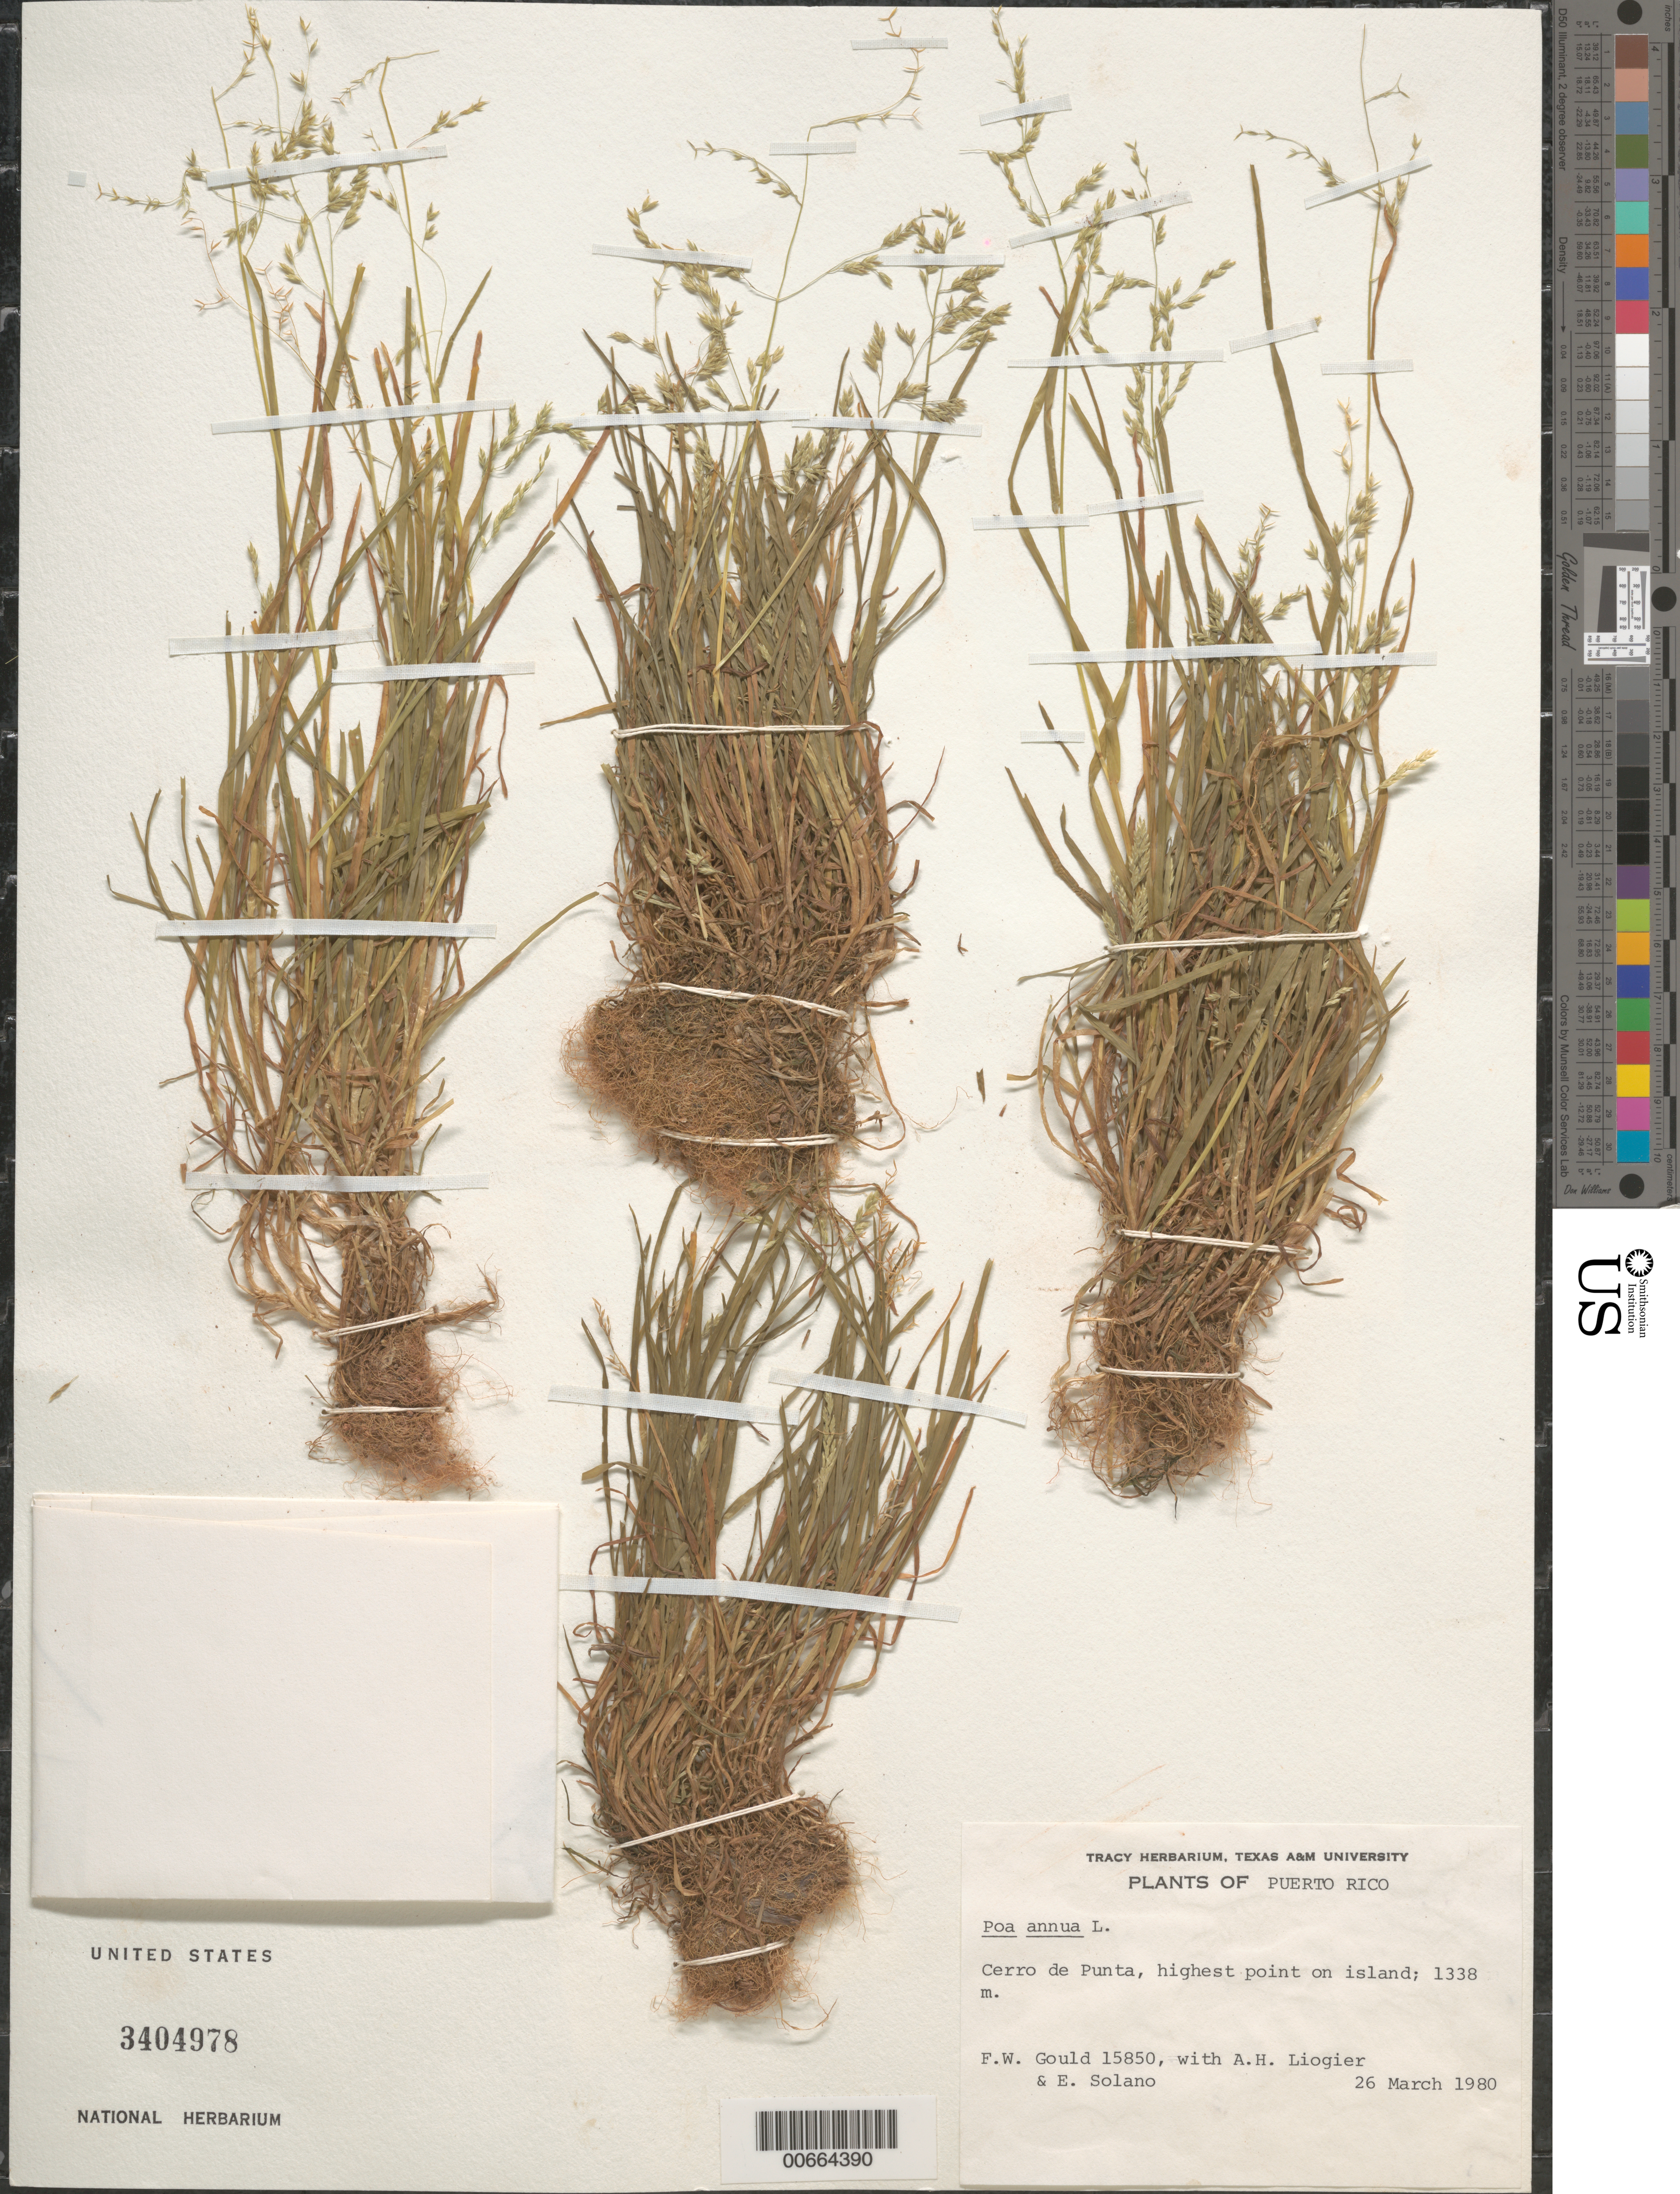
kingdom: Plantae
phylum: Tracheophyta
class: Liliopsida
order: Poales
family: Poaceae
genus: Poa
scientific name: Poa annua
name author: L.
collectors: F. W. Gould, A. H. Liogier & E. Solano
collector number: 15850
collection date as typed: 26 Mar 1980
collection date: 1980-03-26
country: Puerto Rico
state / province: Jayuya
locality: Cerro de Punta, highest point on island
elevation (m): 1338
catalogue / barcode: US 3404978